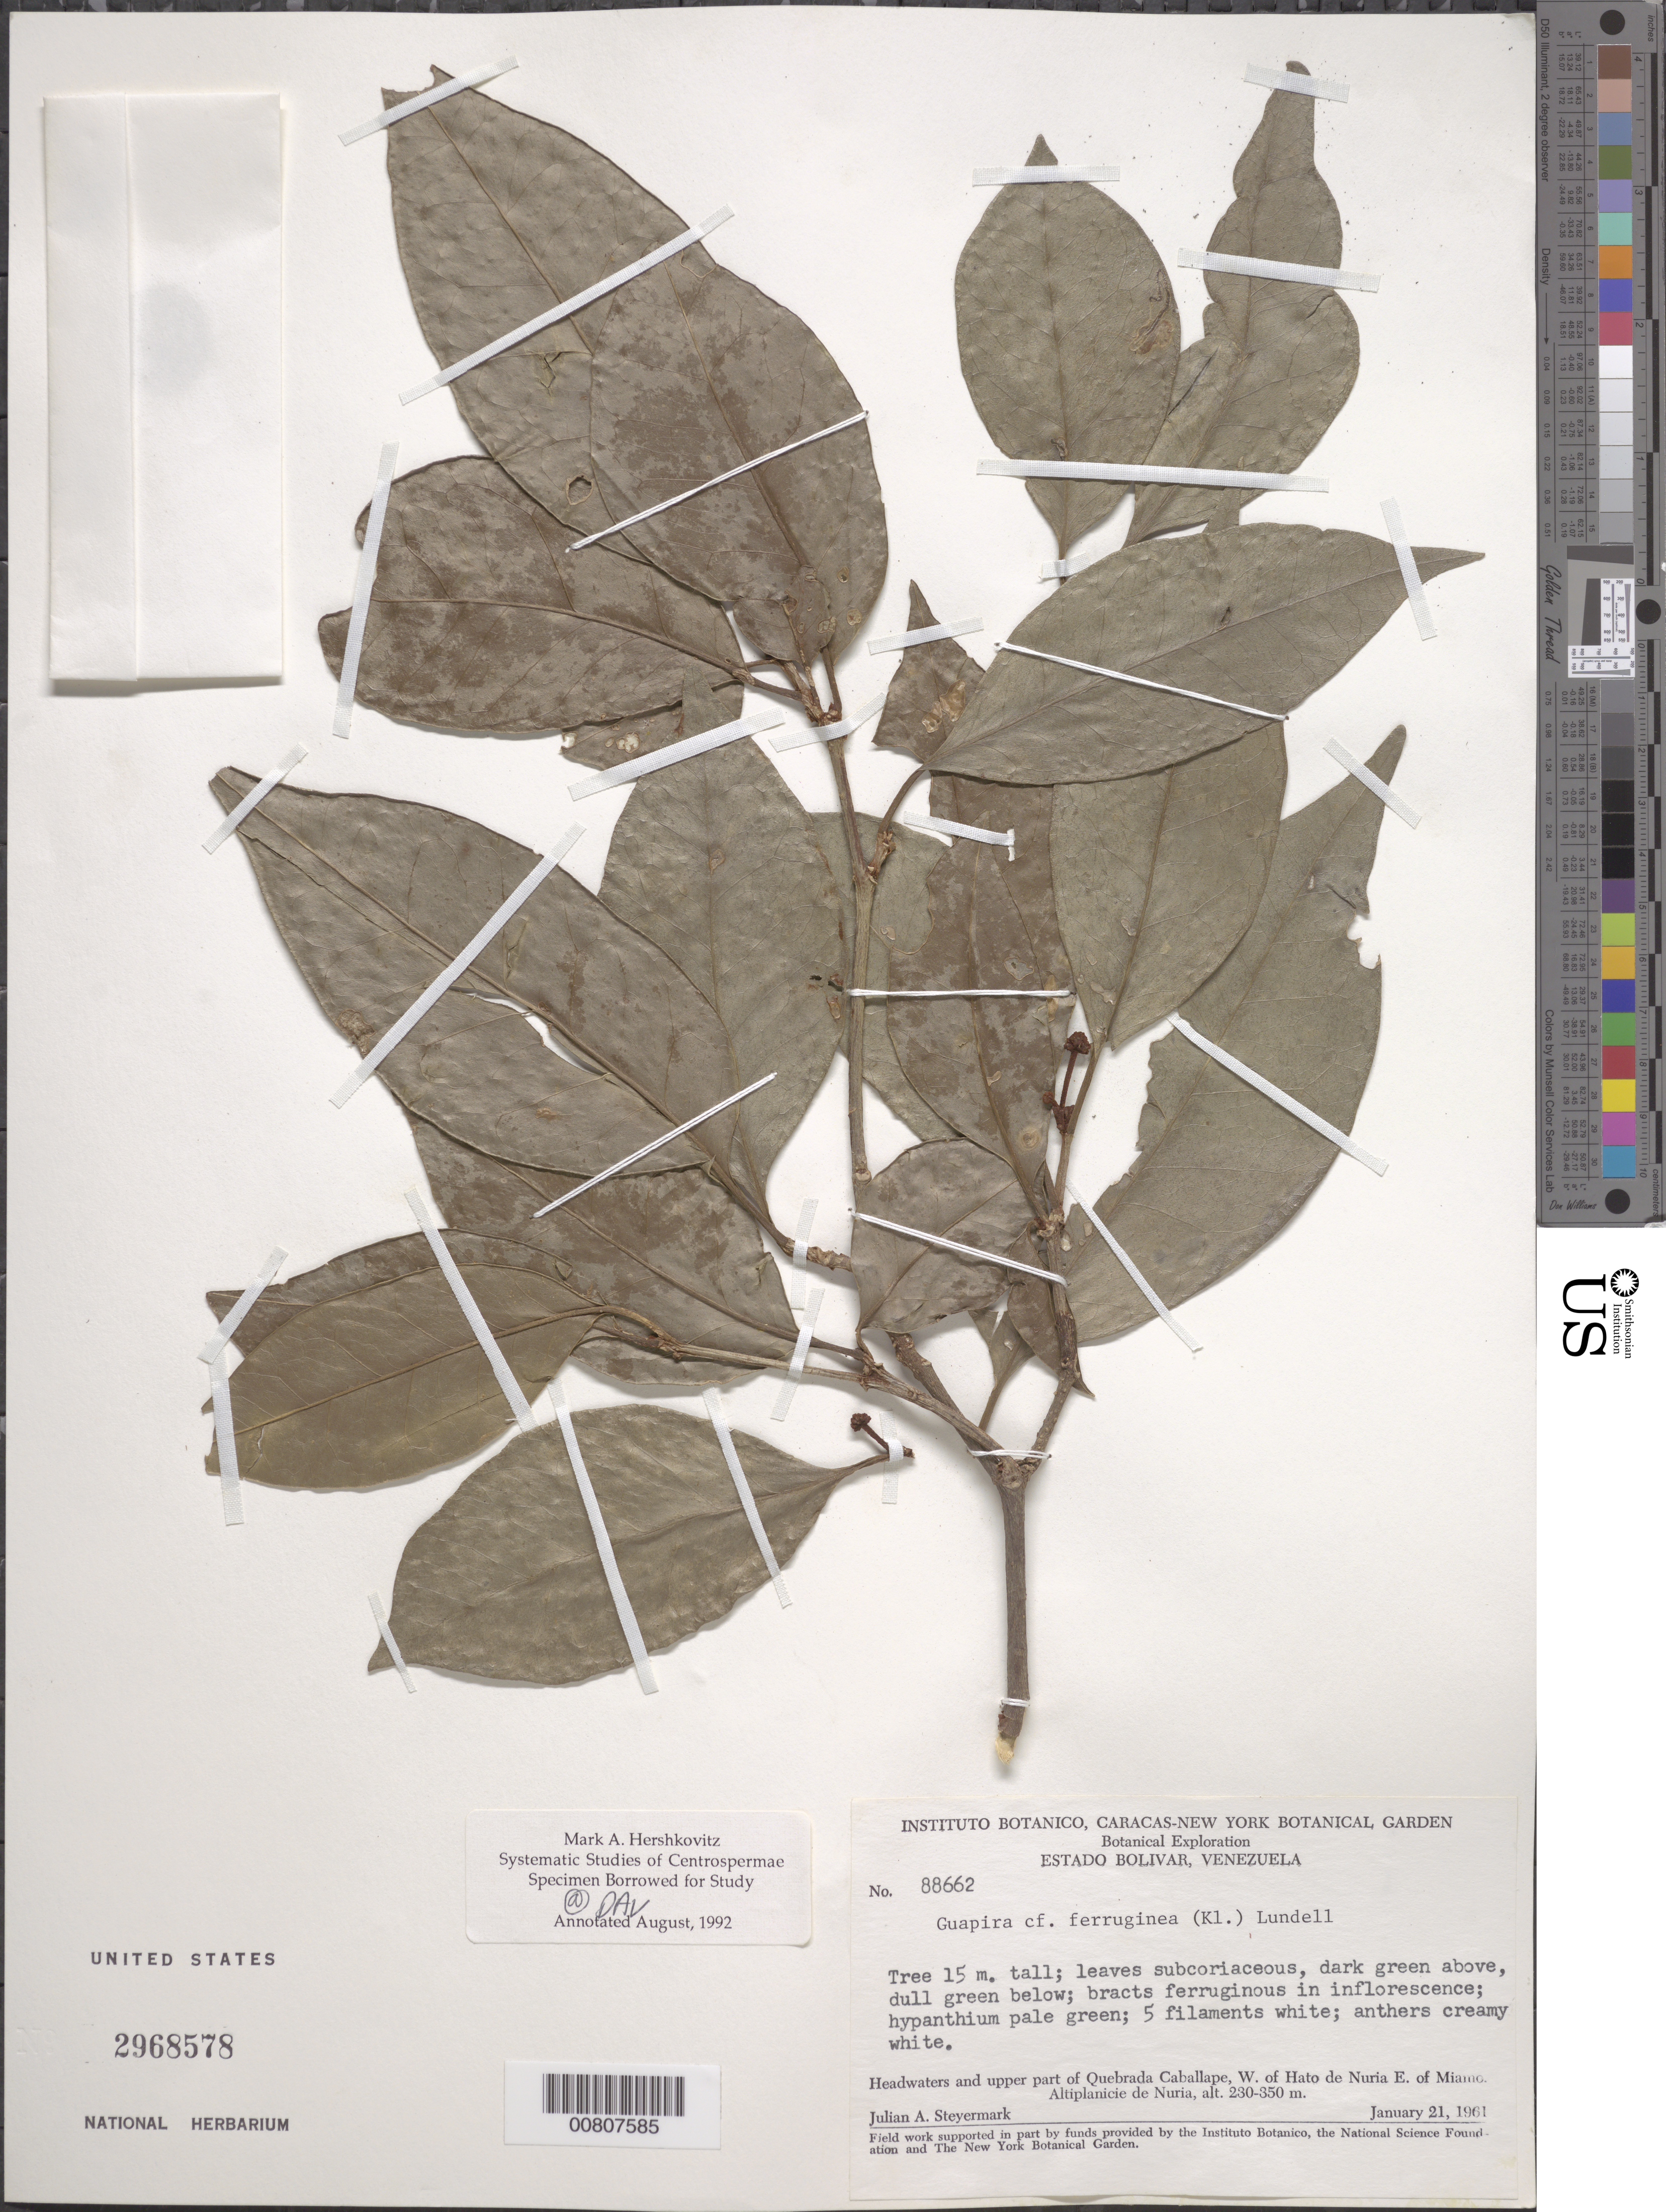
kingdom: Plantae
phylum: Tracheophyta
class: Magnoliopsida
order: Caryophyllales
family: Nyctaginaceae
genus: Guapira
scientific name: Guapira ferruginea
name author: (Klotzsch ex Choisy) Lundell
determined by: Hershkovitz, M. A.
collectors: J. Steyermark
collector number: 88662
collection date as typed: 21-Jan-61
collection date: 1961-01-21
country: Venezuela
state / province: Bolívar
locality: Quebrada Caballape, W of Hato de Nuria, E of Miamo, Altiplanicie de Nuria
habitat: Headwaters and upper part of quebrada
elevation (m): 230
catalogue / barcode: US 2968578